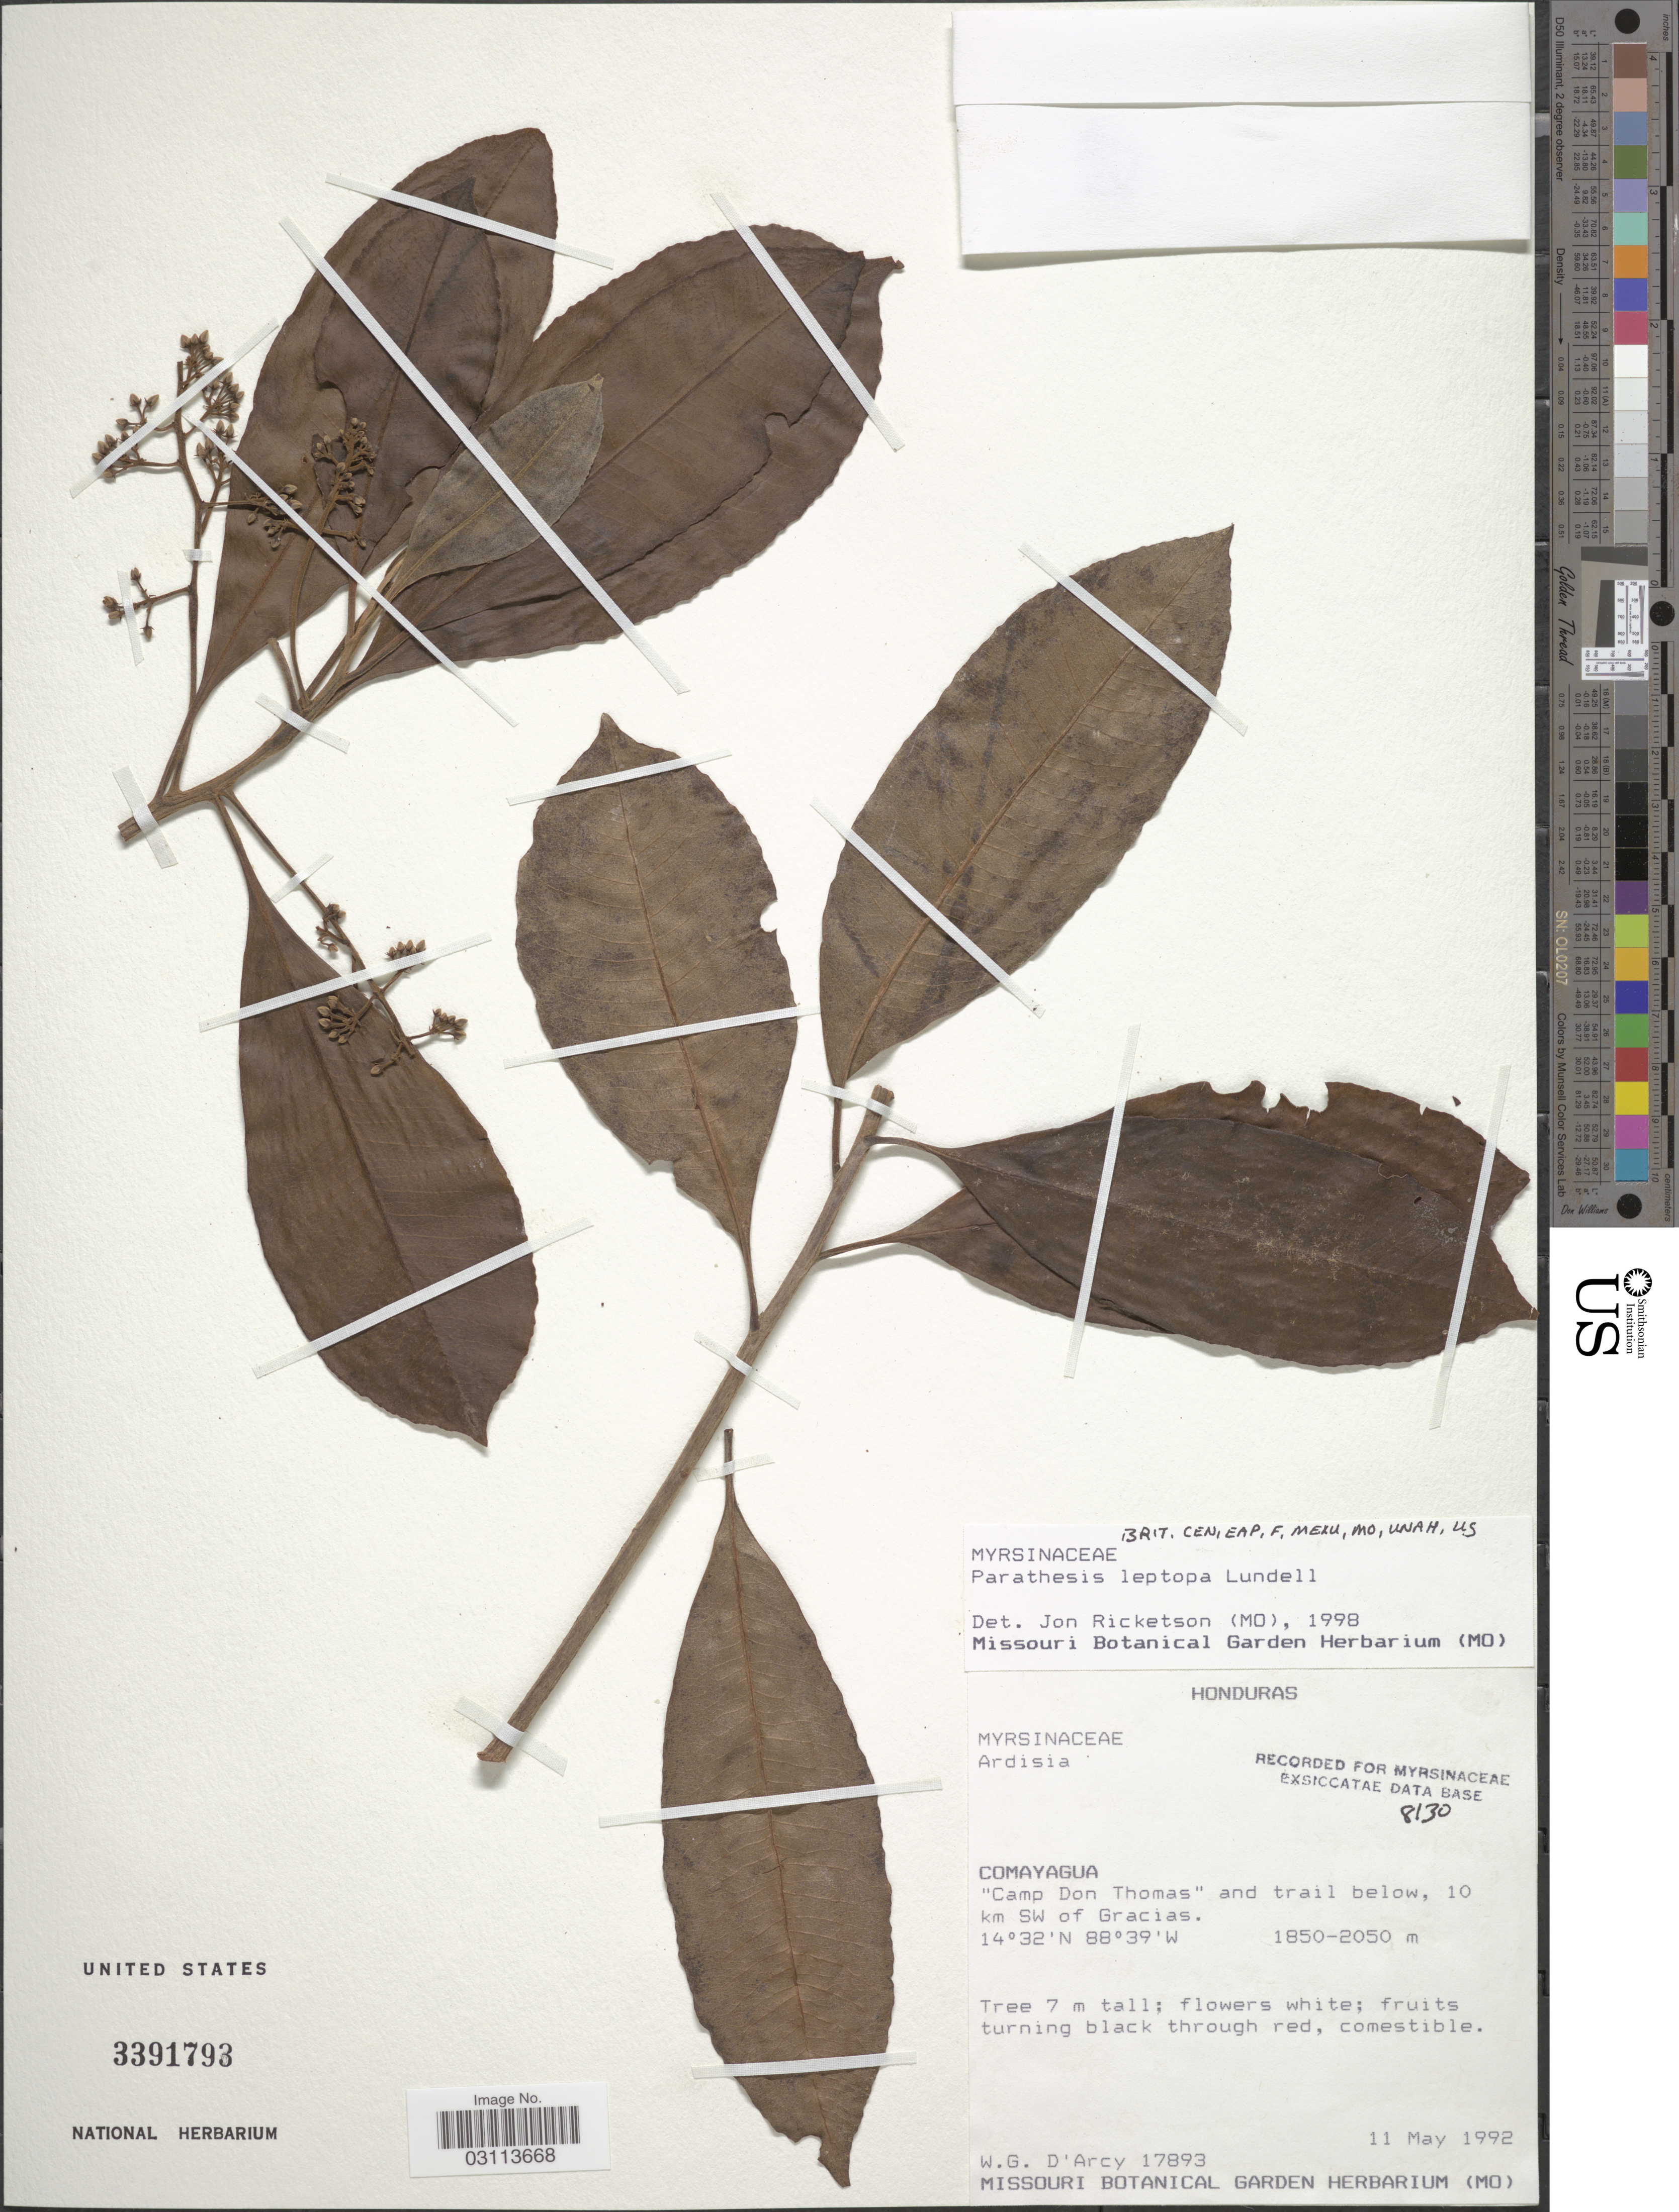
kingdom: Plantae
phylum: Tracheophyta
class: Magnoliopsida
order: Ericales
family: Primulaceae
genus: Parathesis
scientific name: Parathesis leptopa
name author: Lundell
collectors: W. G. D'Arcy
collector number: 17893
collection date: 1992-05-11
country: Honduras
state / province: Comayagua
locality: Camp Don Thomas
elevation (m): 1850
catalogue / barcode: US 3391793